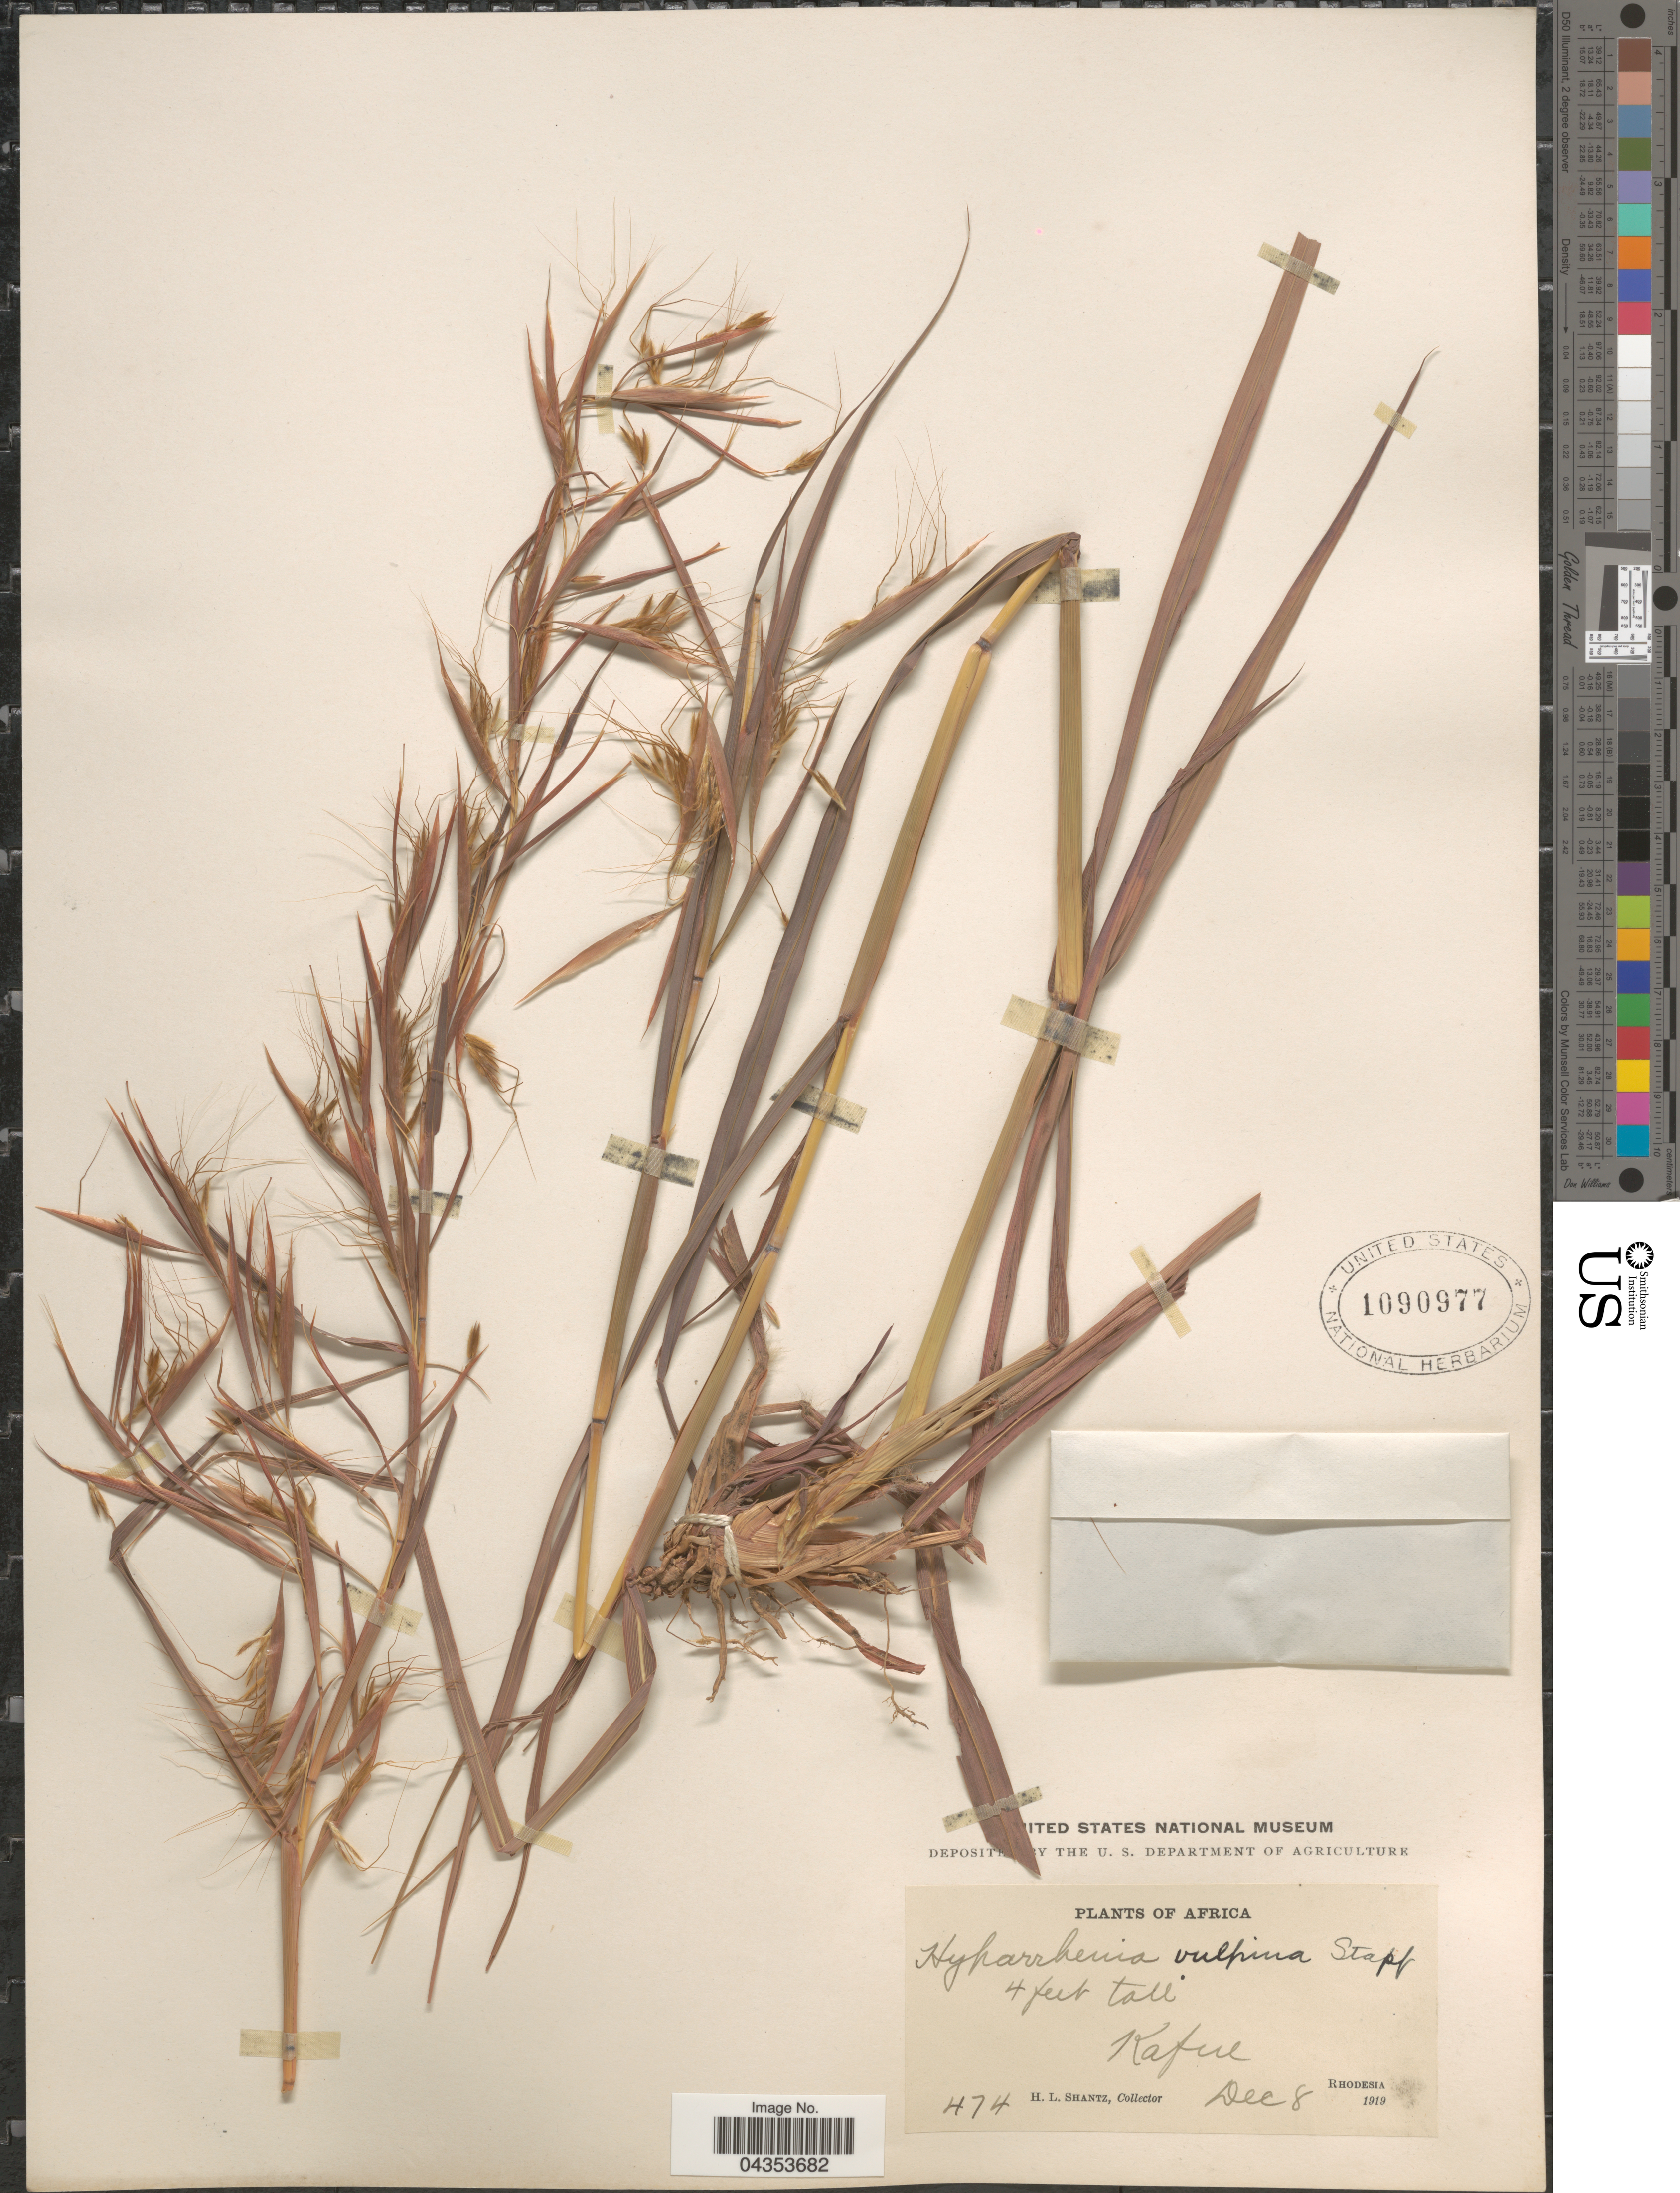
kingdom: Plantae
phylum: Tracheophyta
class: Liliopsida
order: Poales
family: Poaceae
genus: Hyparrhenia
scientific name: Hyparrhenia nyassae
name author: (Rendle) Stapf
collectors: H. Shantz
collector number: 474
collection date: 1919-12-08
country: Zimbabwe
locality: Kafue. Rhodesia.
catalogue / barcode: US 1090977